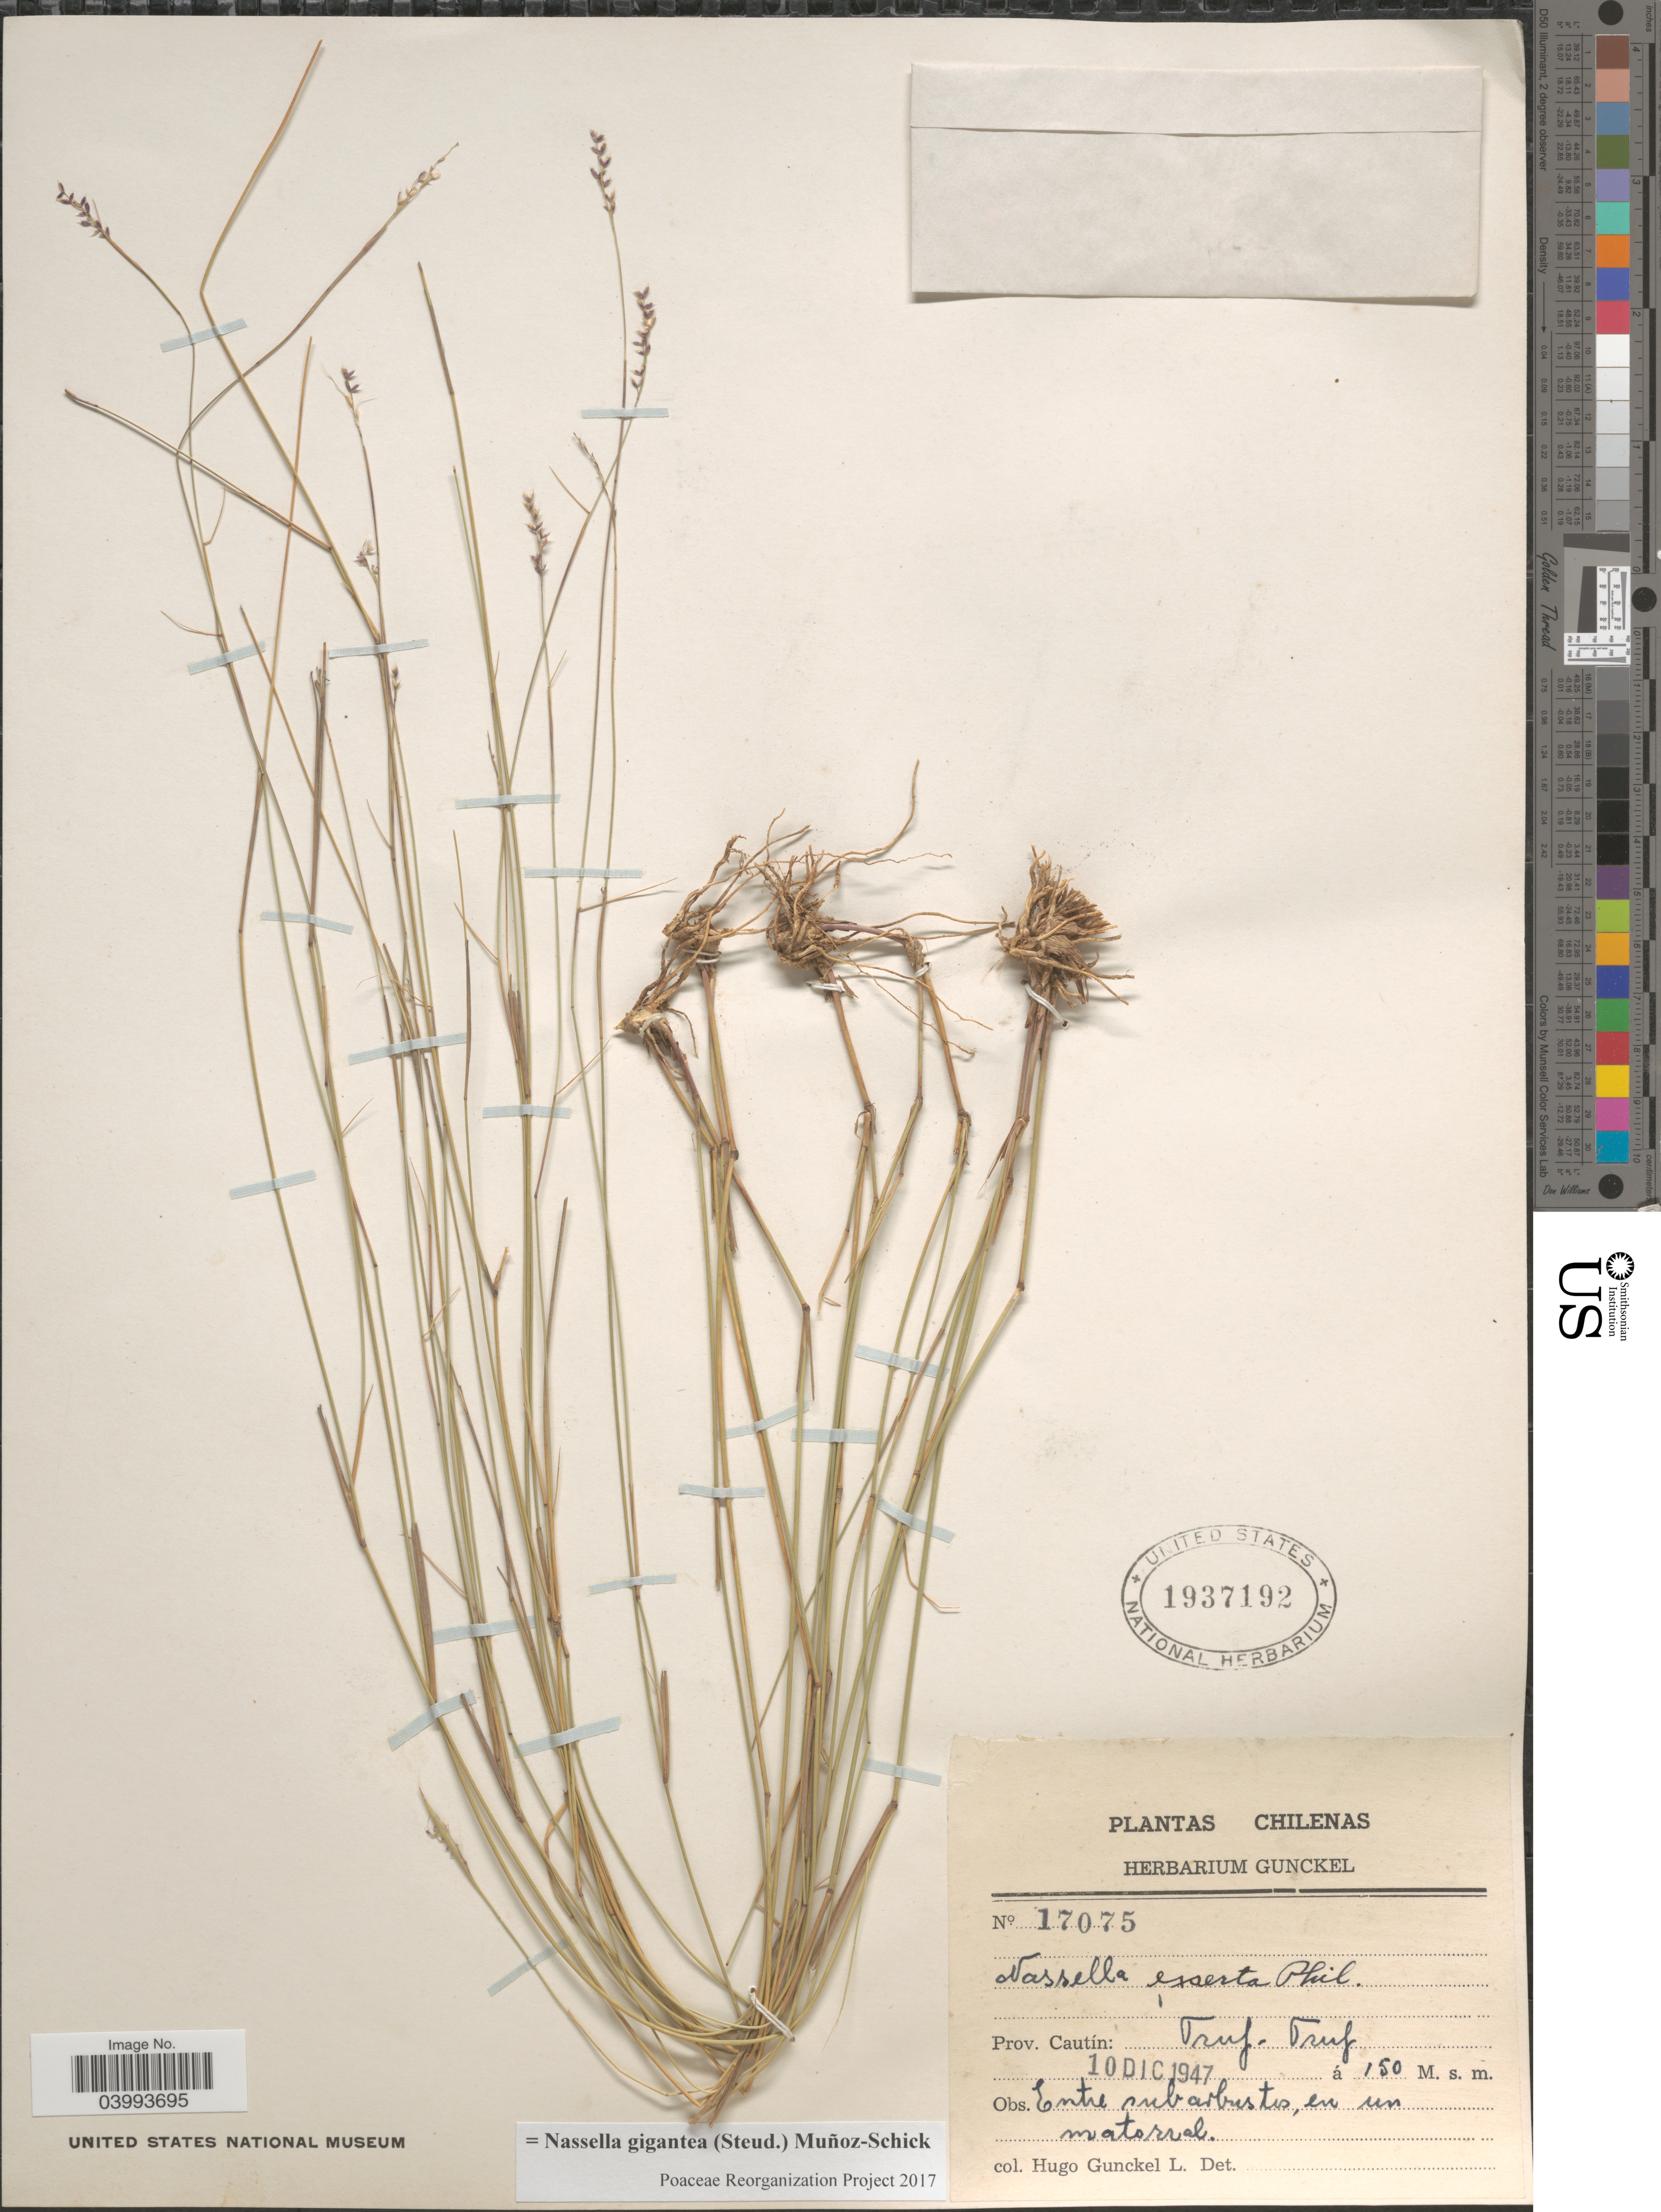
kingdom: Plantae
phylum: Tracheophyta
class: Liliopsida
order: Poales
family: Poaceae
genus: Nassella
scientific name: Nassella gigantea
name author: (Steud.) Muñoz-Schick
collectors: H. Gunckel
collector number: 17075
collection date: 1947-12-10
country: Chile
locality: Prov. Cautín: Truf-Truf.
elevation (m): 150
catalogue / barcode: US 1937192